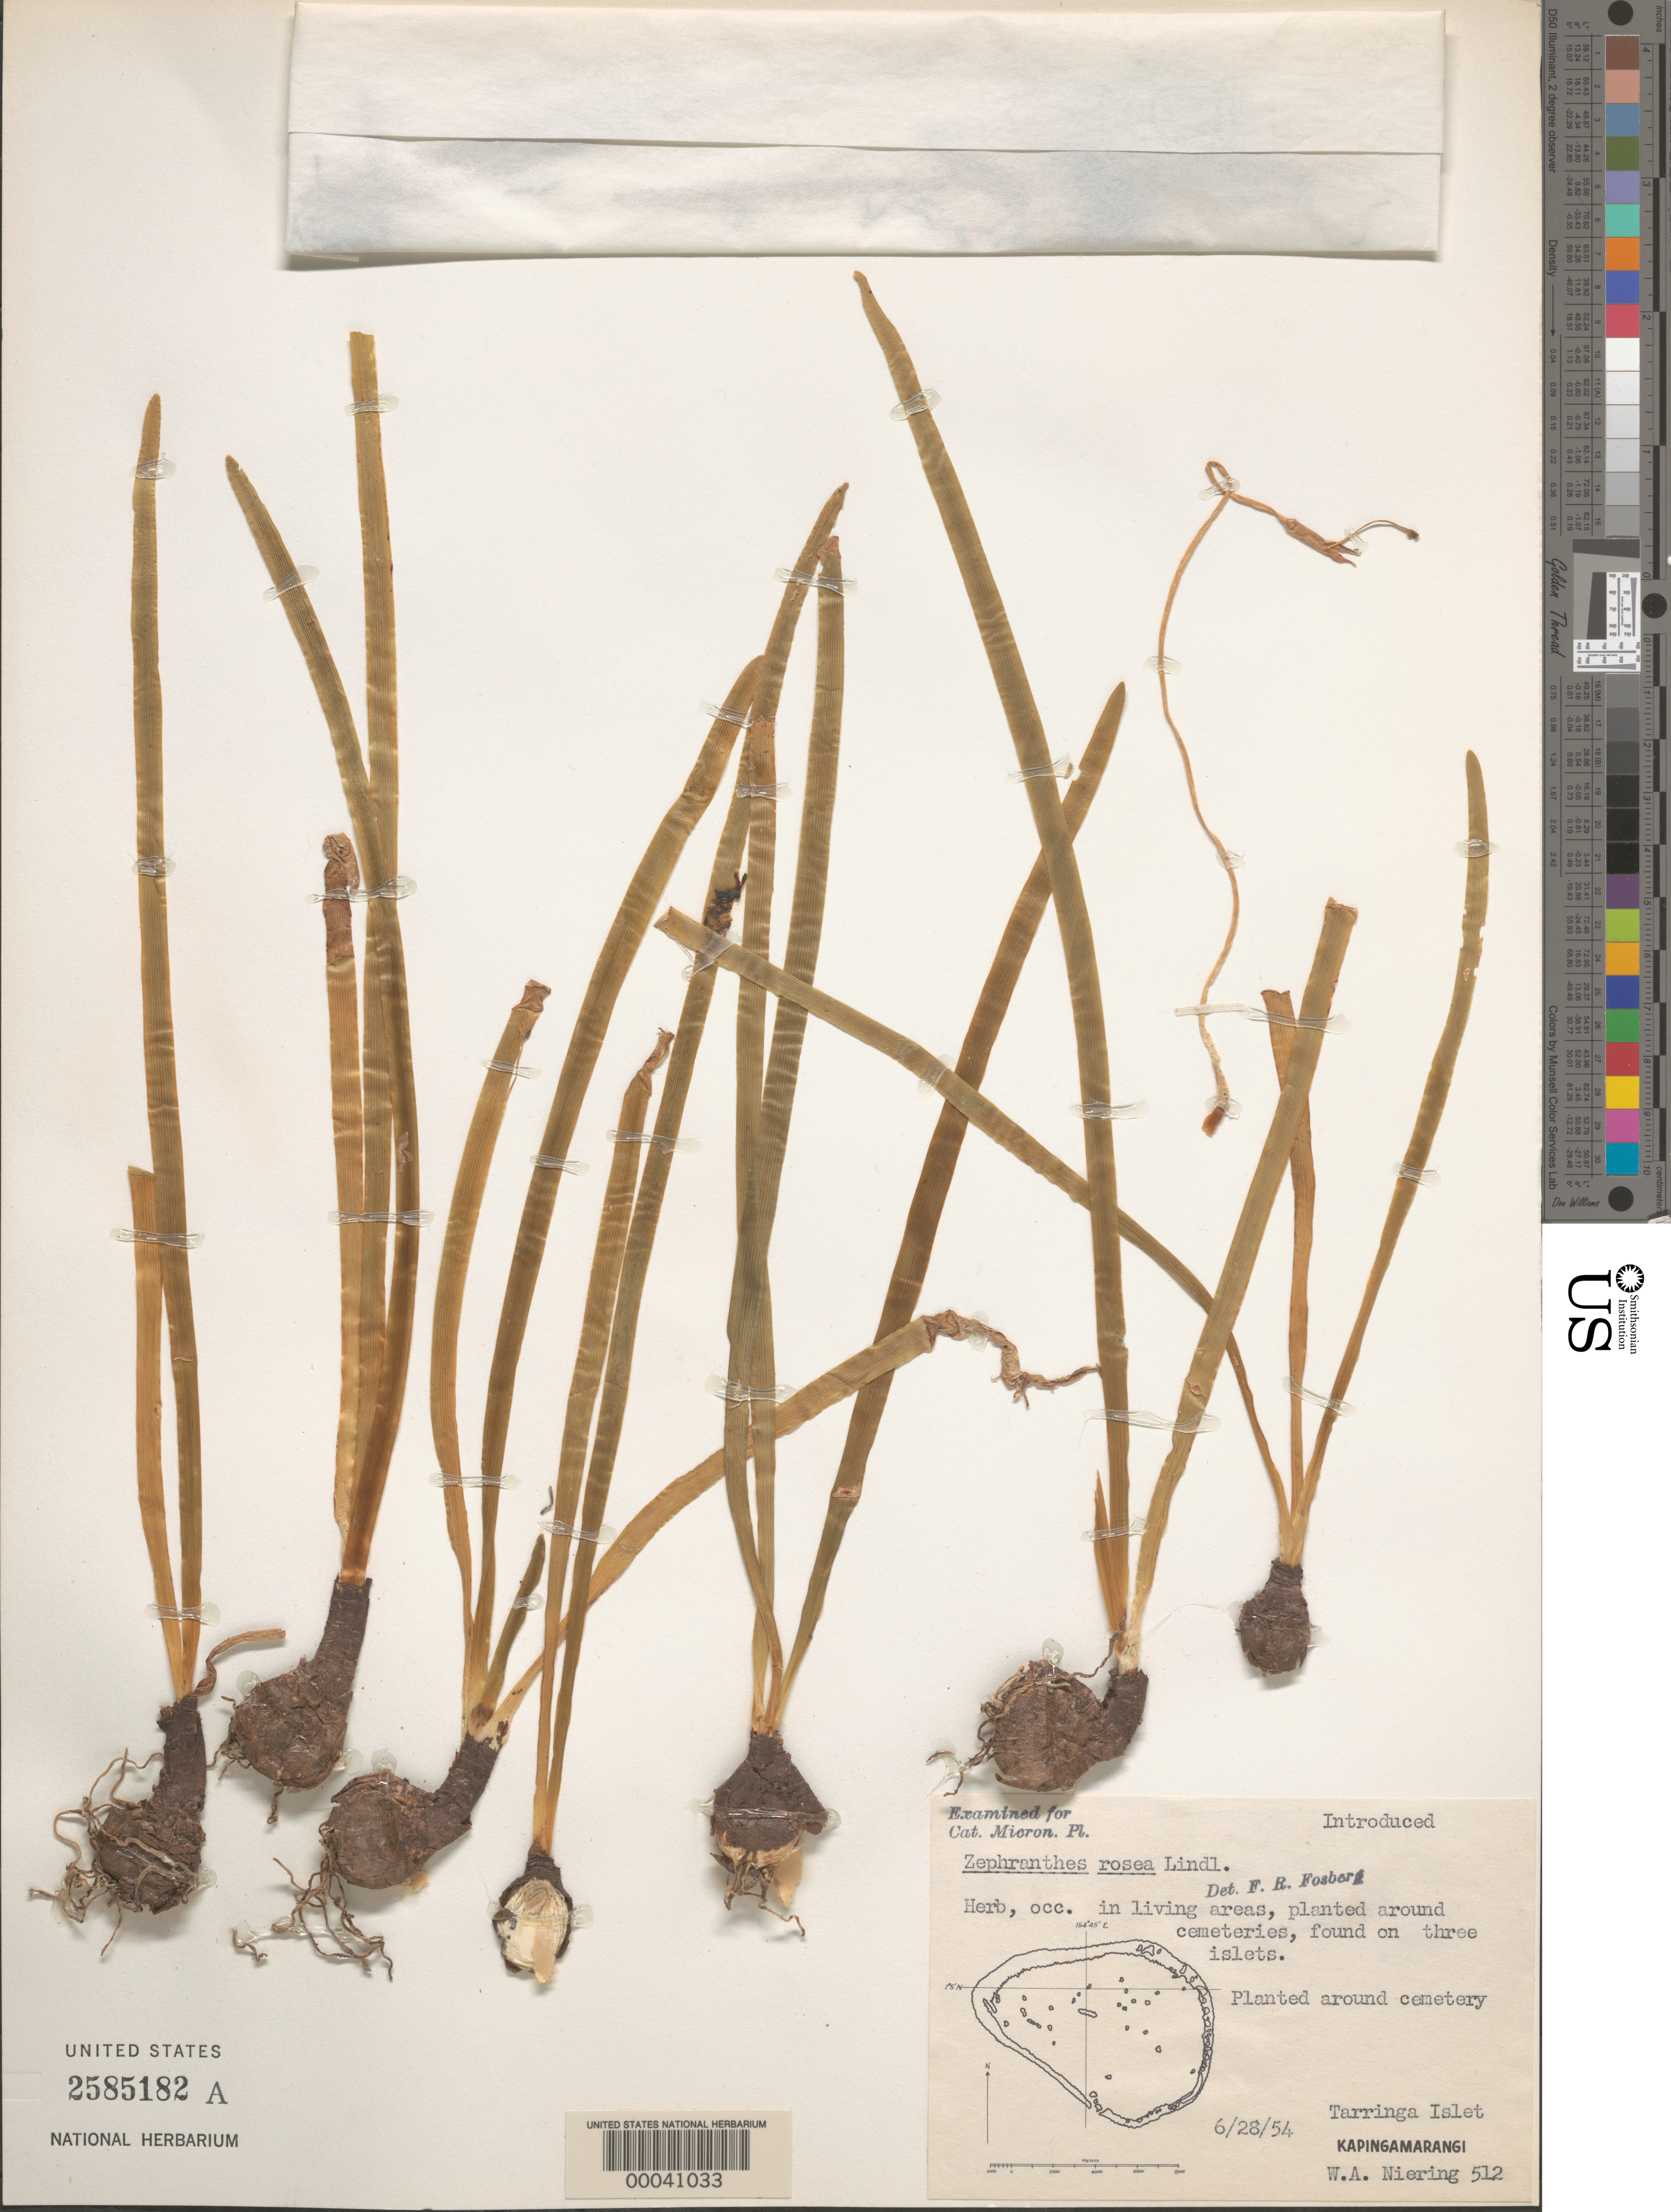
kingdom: Plantae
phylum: Tracheophyta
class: Liliopsida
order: Asparagales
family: Amaryllidaceae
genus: Zephyranthes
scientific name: Zephyranthes rosea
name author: Lindl.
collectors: W. Niering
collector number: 512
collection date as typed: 28 Jun 1954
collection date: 1954-06-28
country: Micronesia, Federated States of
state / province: Pohnpei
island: Kapingamarangi Atoll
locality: Tarringa Islet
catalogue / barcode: US 2585182A